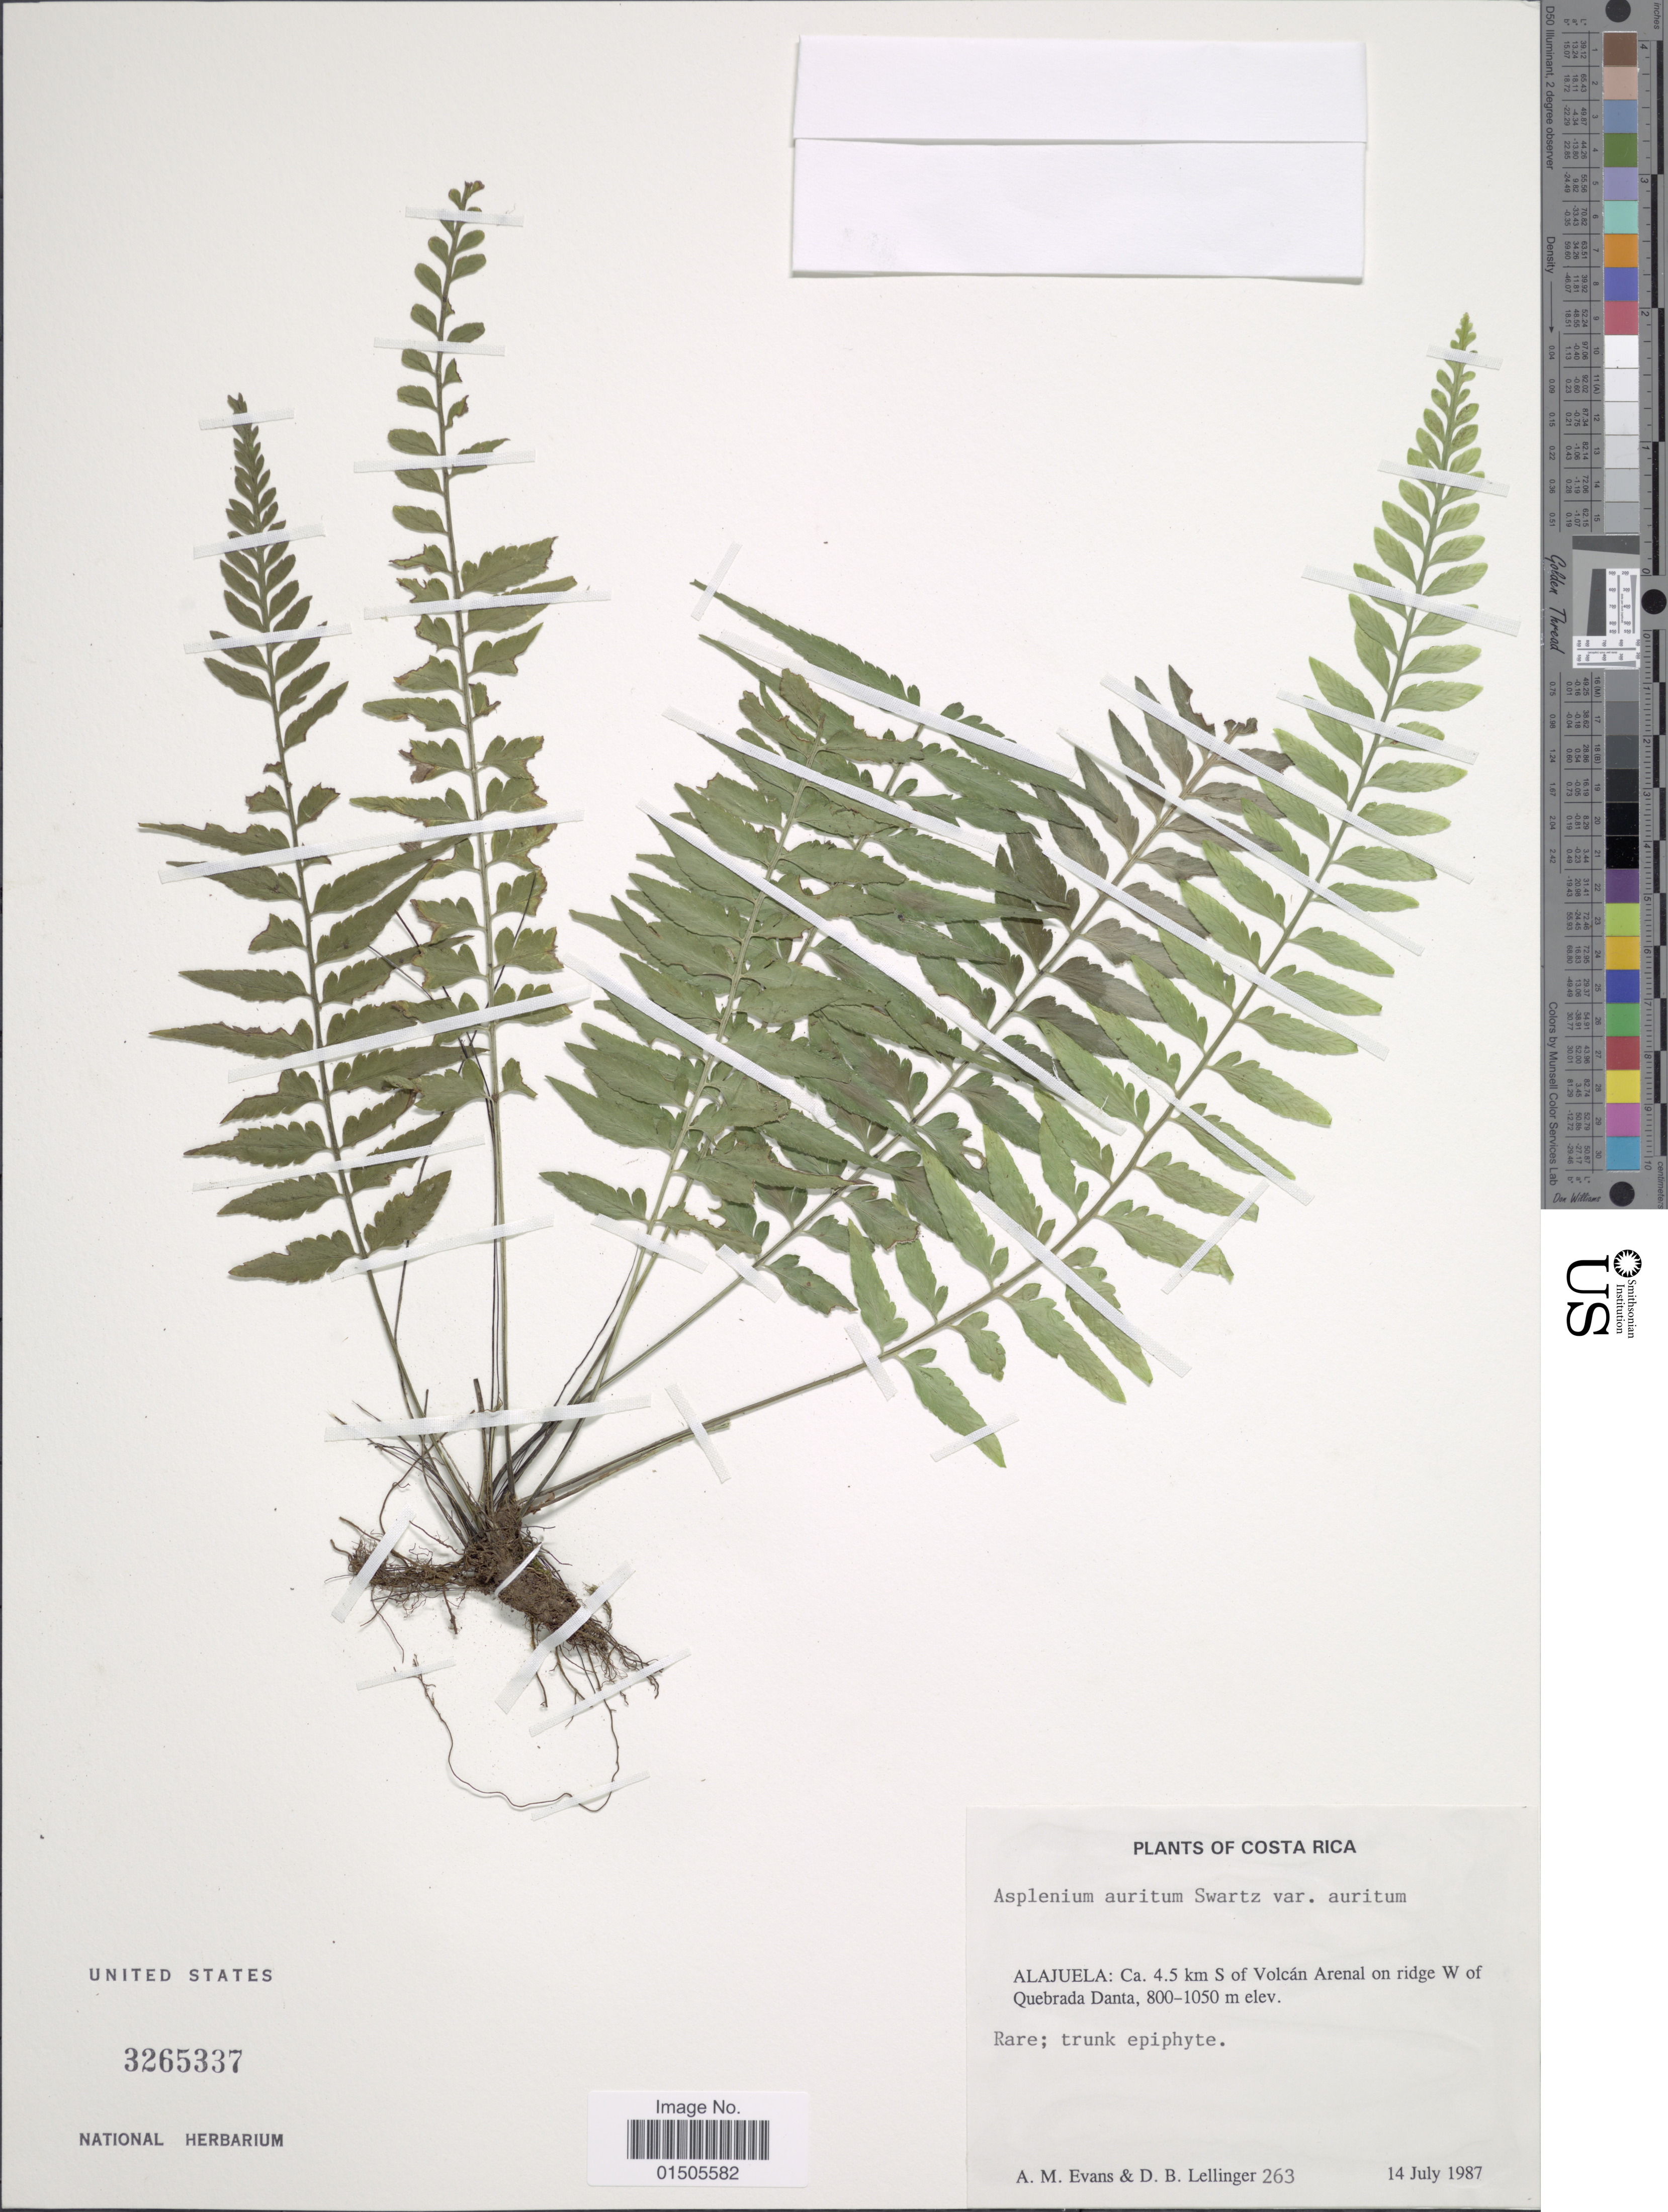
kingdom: Plantae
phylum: Tracheophyta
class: Polypodiopsida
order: Polypodiales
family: Aspleniaceae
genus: Asplenium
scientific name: Asplenium auritum var. auritum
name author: Sw.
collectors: A. M. Evans & D. B. Lellinger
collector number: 263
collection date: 1987-07-14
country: Costa Rica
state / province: Alajuela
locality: Ca. 4.5 km S of Volcan on ridge W of Quebrada Danta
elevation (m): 800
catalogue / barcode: US 3265337